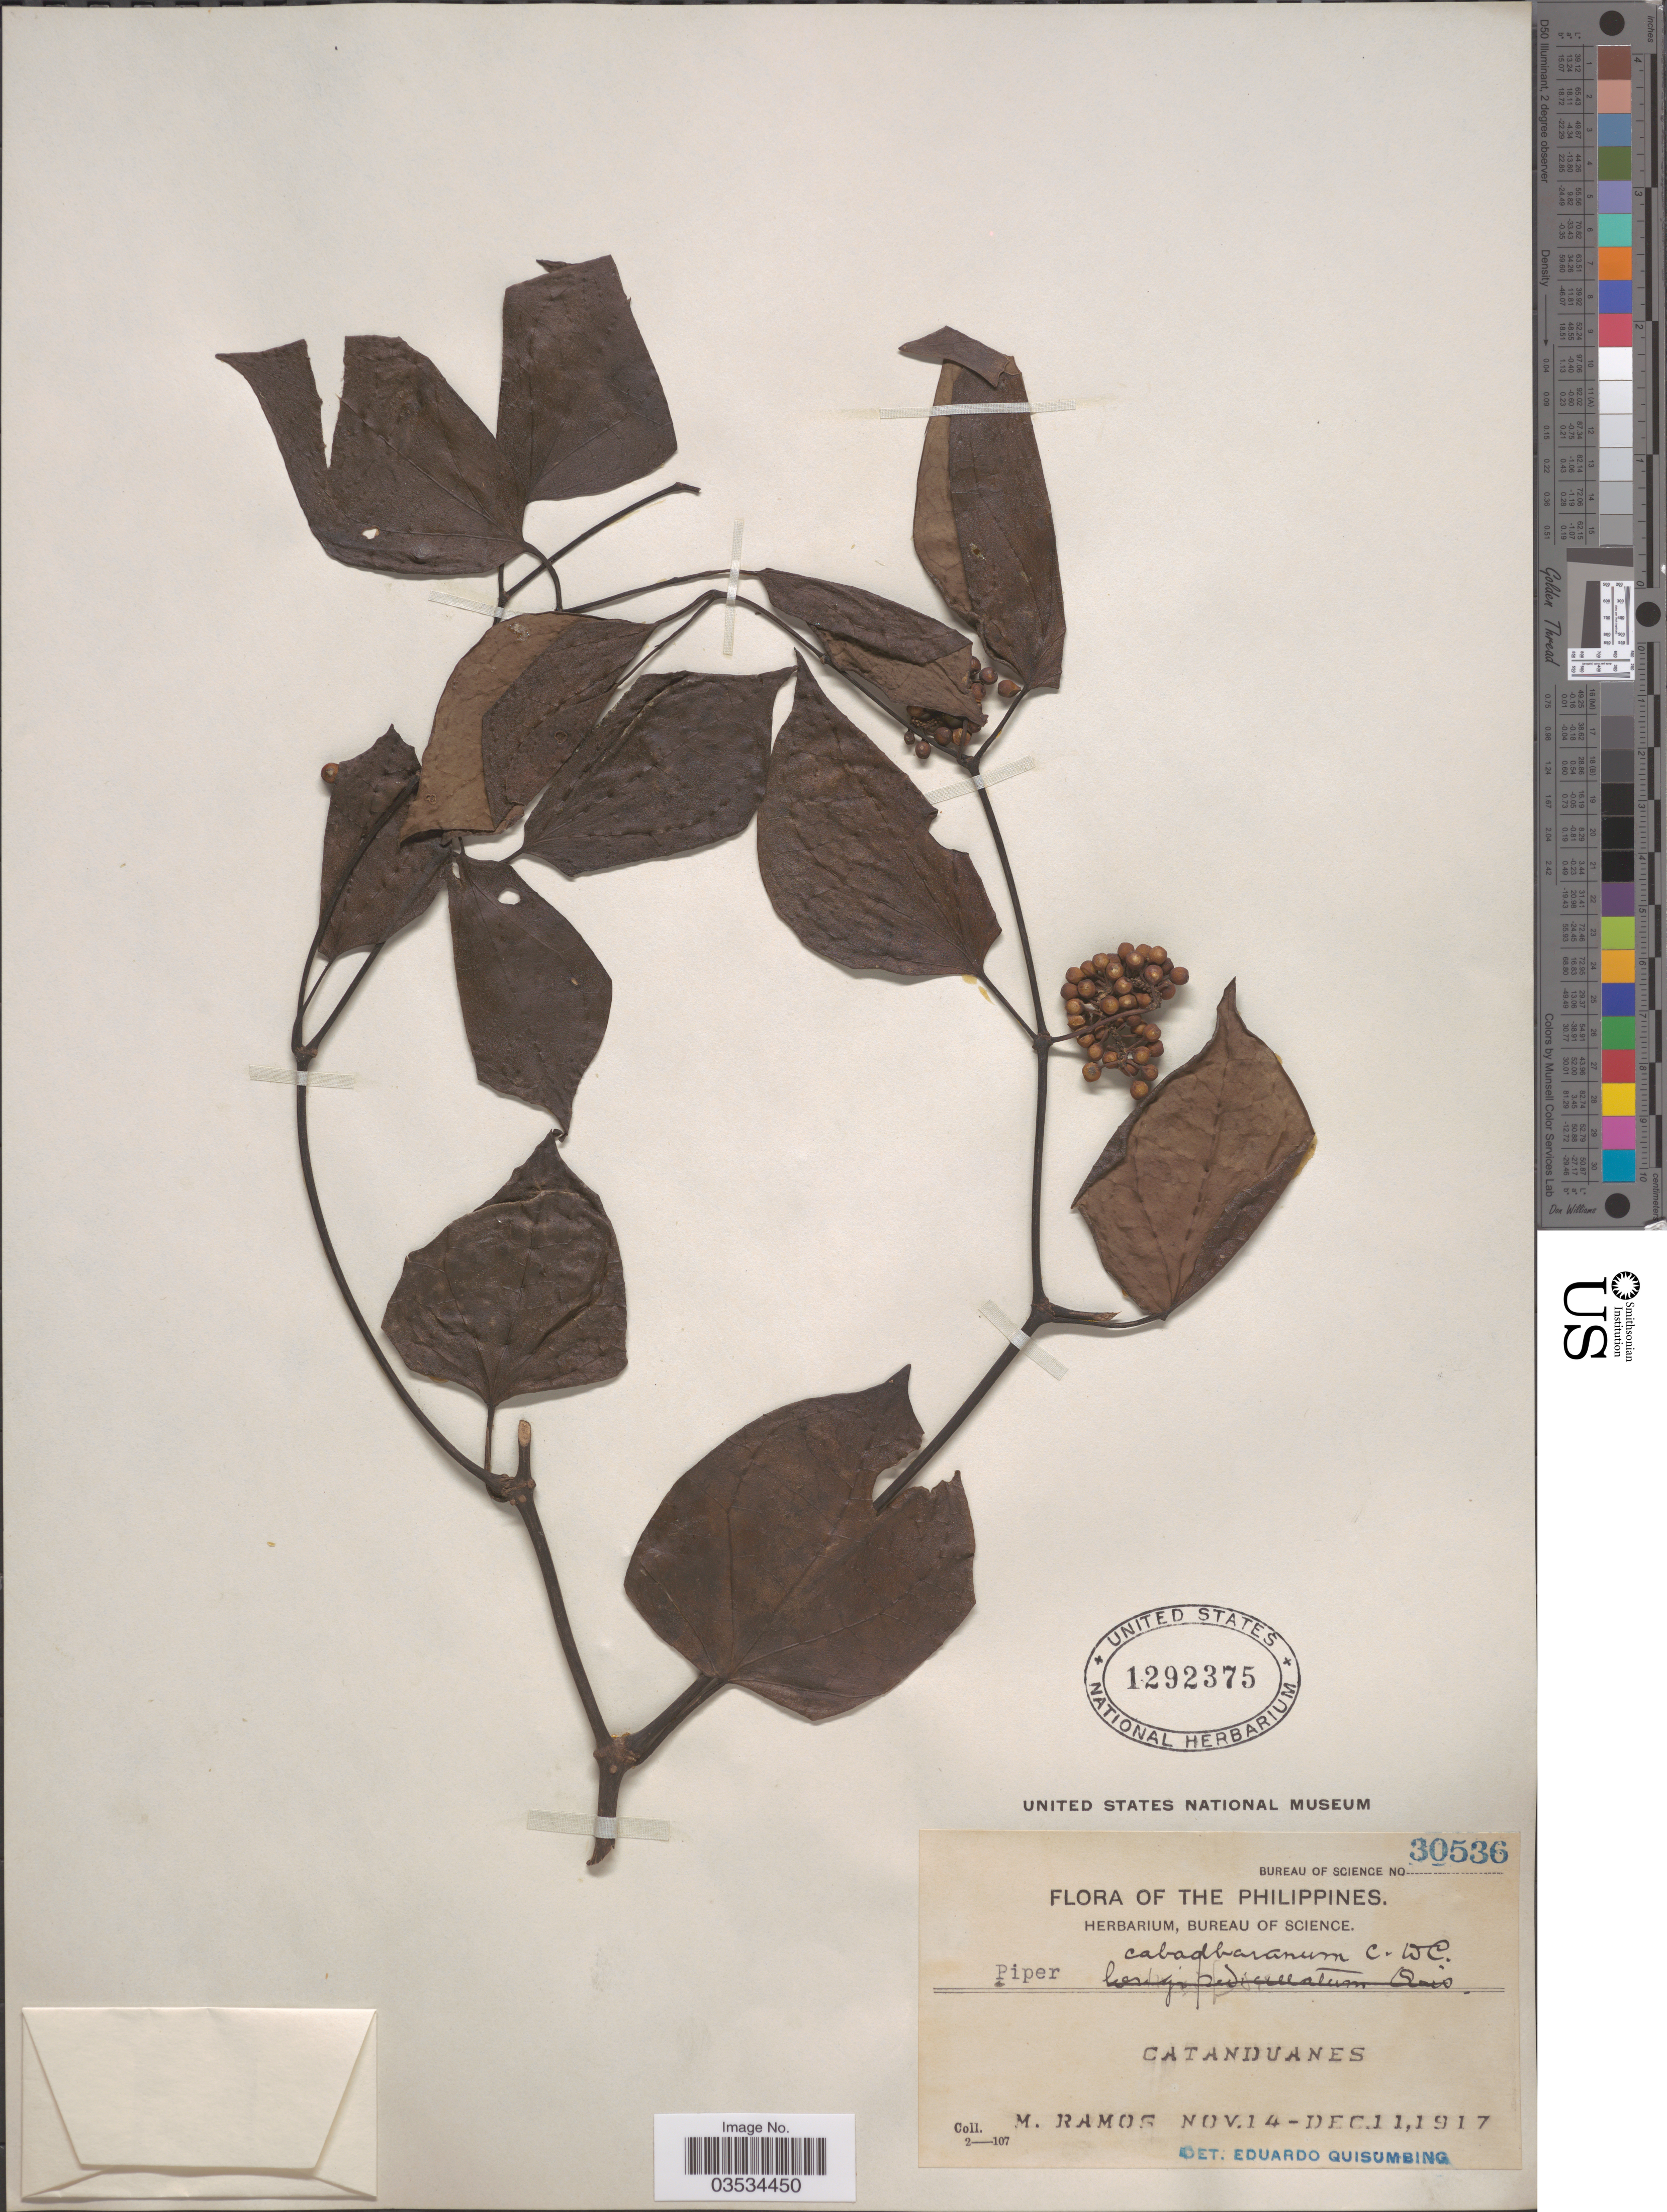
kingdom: Plantae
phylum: Tracheophyta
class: Magnoliopsida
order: Piperales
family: Piperaceae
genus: Piper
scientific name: Piper cabadbaranum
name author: C. DC.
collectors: M. Ramos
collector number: Bureau of Science 30536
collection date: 1917-11-14/1917-12-11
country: Philippines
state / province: Bicol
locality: Catanduanes.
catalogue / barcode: US 1292375